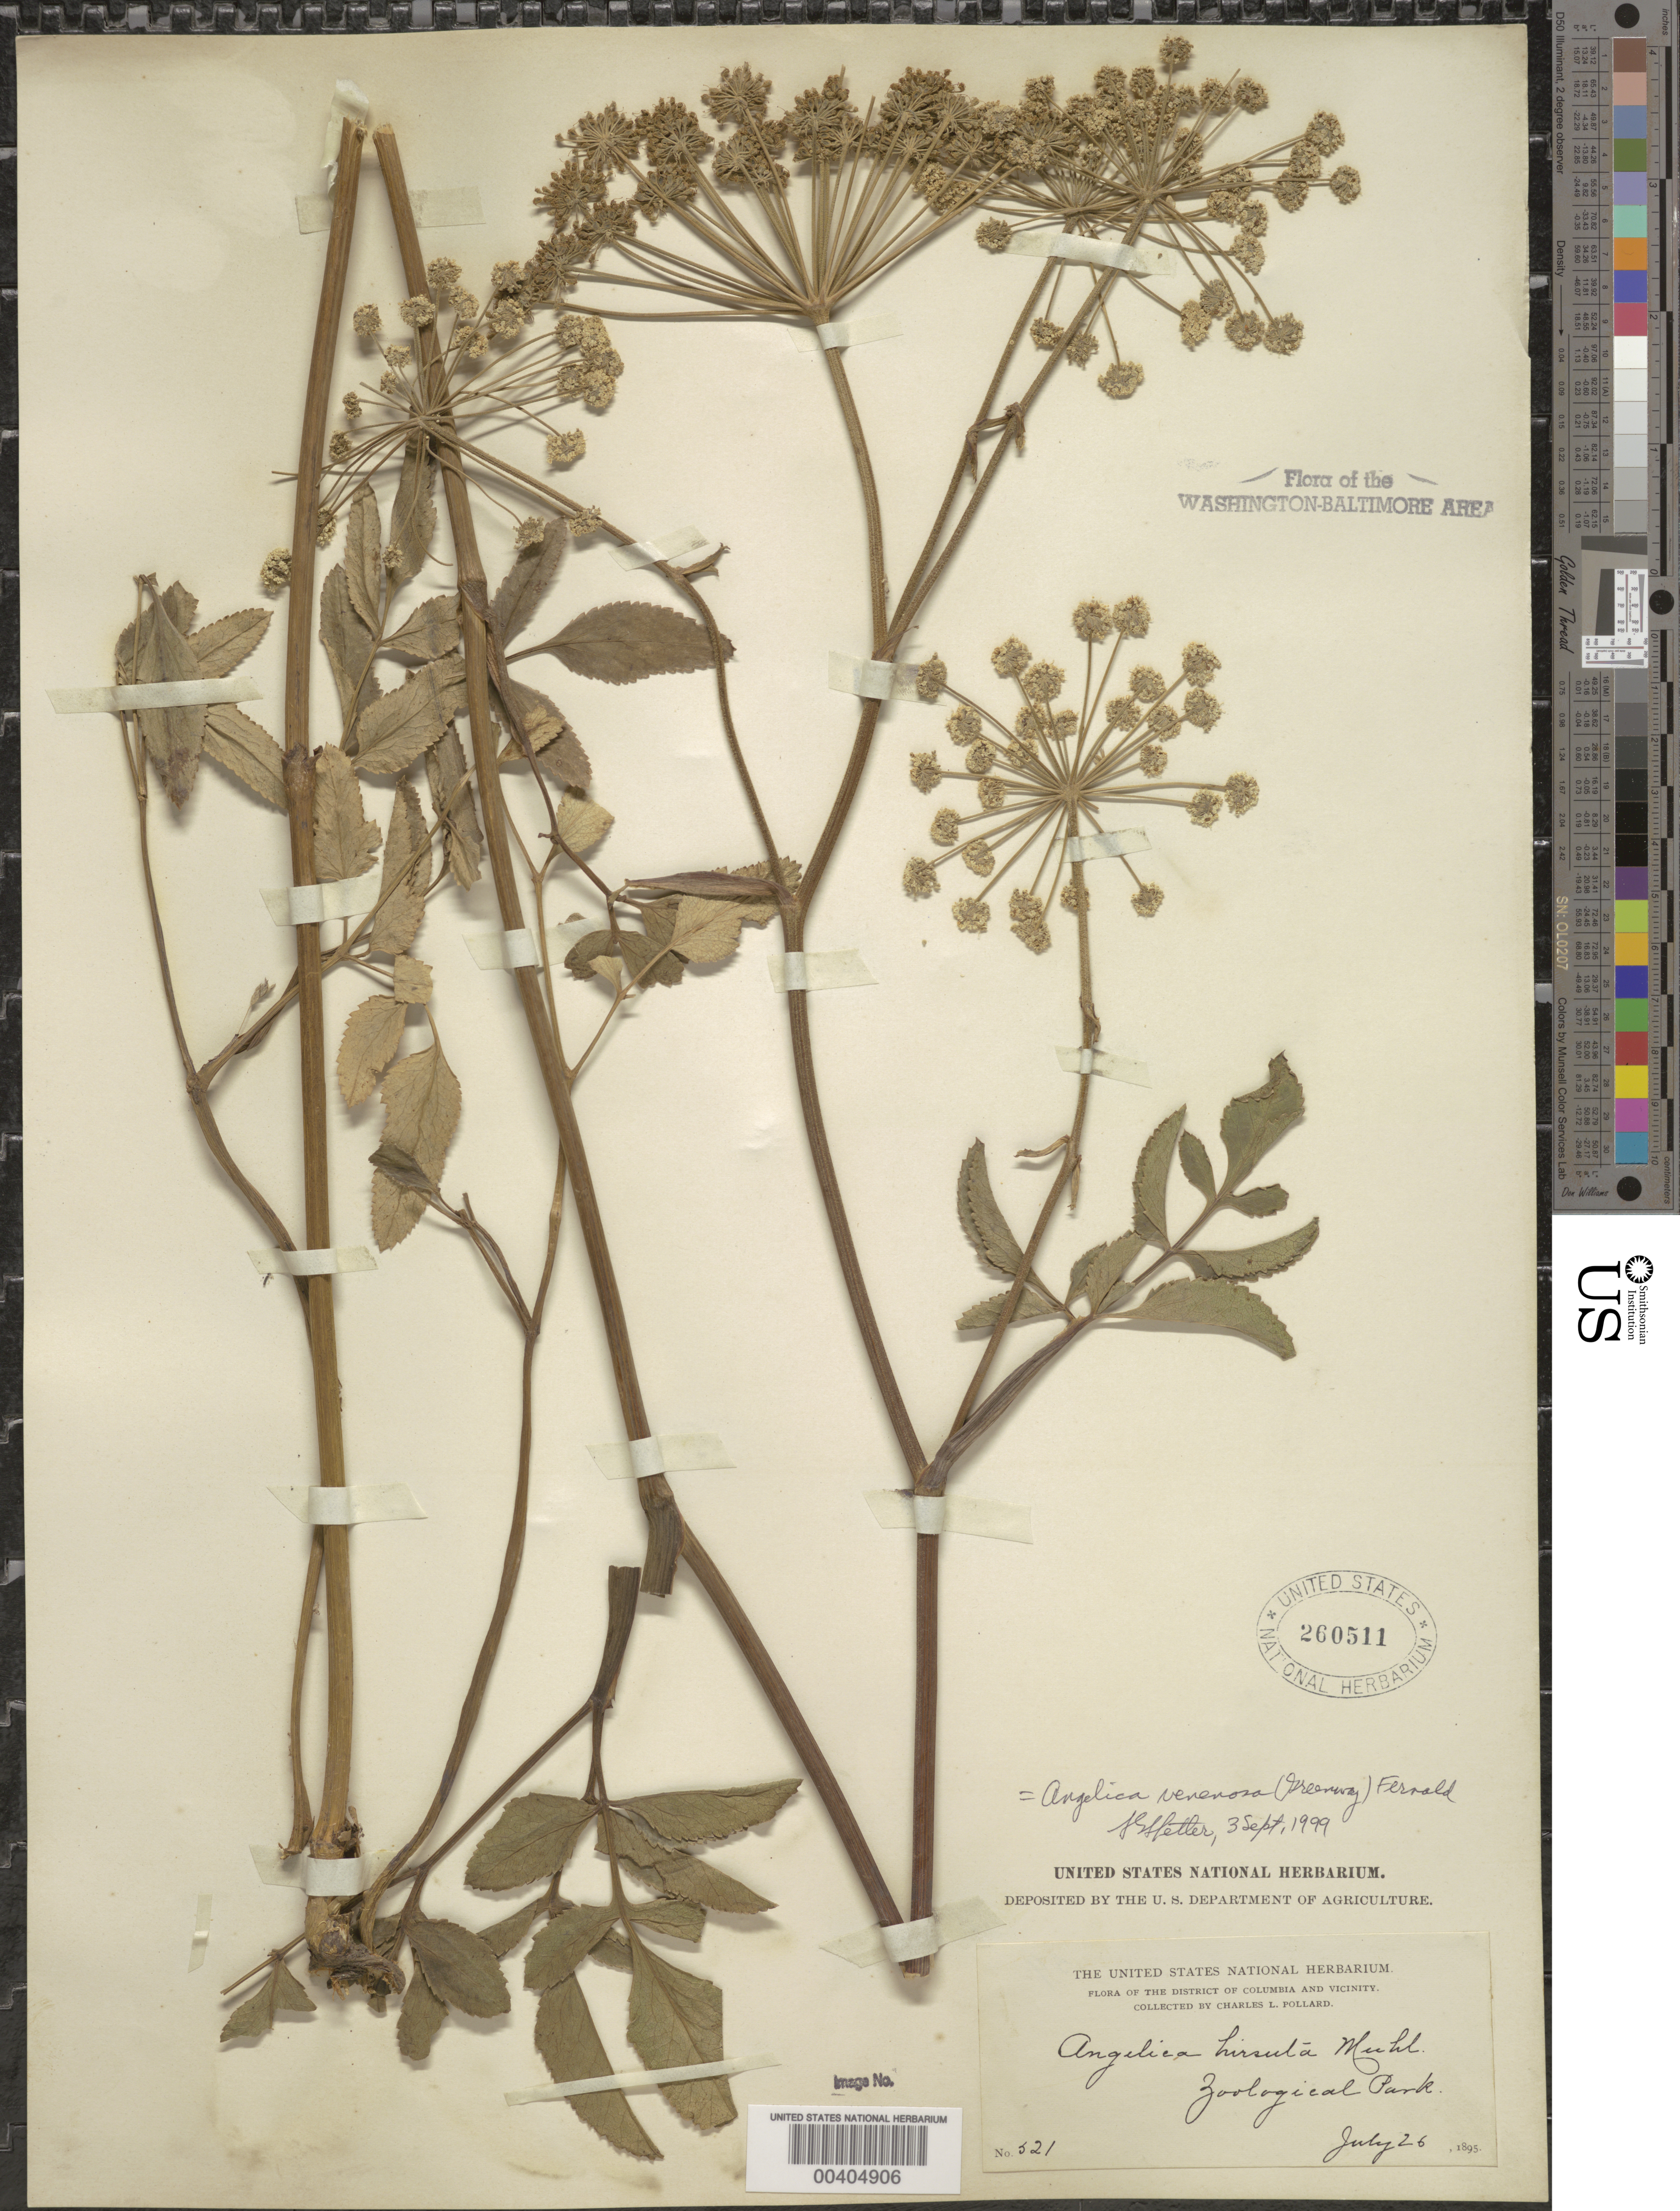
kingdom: Plantae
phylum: Tracheophyta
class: Magnoliopsida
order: Apiales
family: Apiaceae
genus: Angelica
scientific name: Angelica venenosa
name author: (Greenway) Fernald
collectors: C. L. Pollard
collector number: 521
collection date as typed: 26 Jul 1895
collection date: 1895-07-26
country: United States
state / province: District of Columbia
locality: Zoological Park Rock Creek Park & vicinity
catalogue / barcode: US 260511